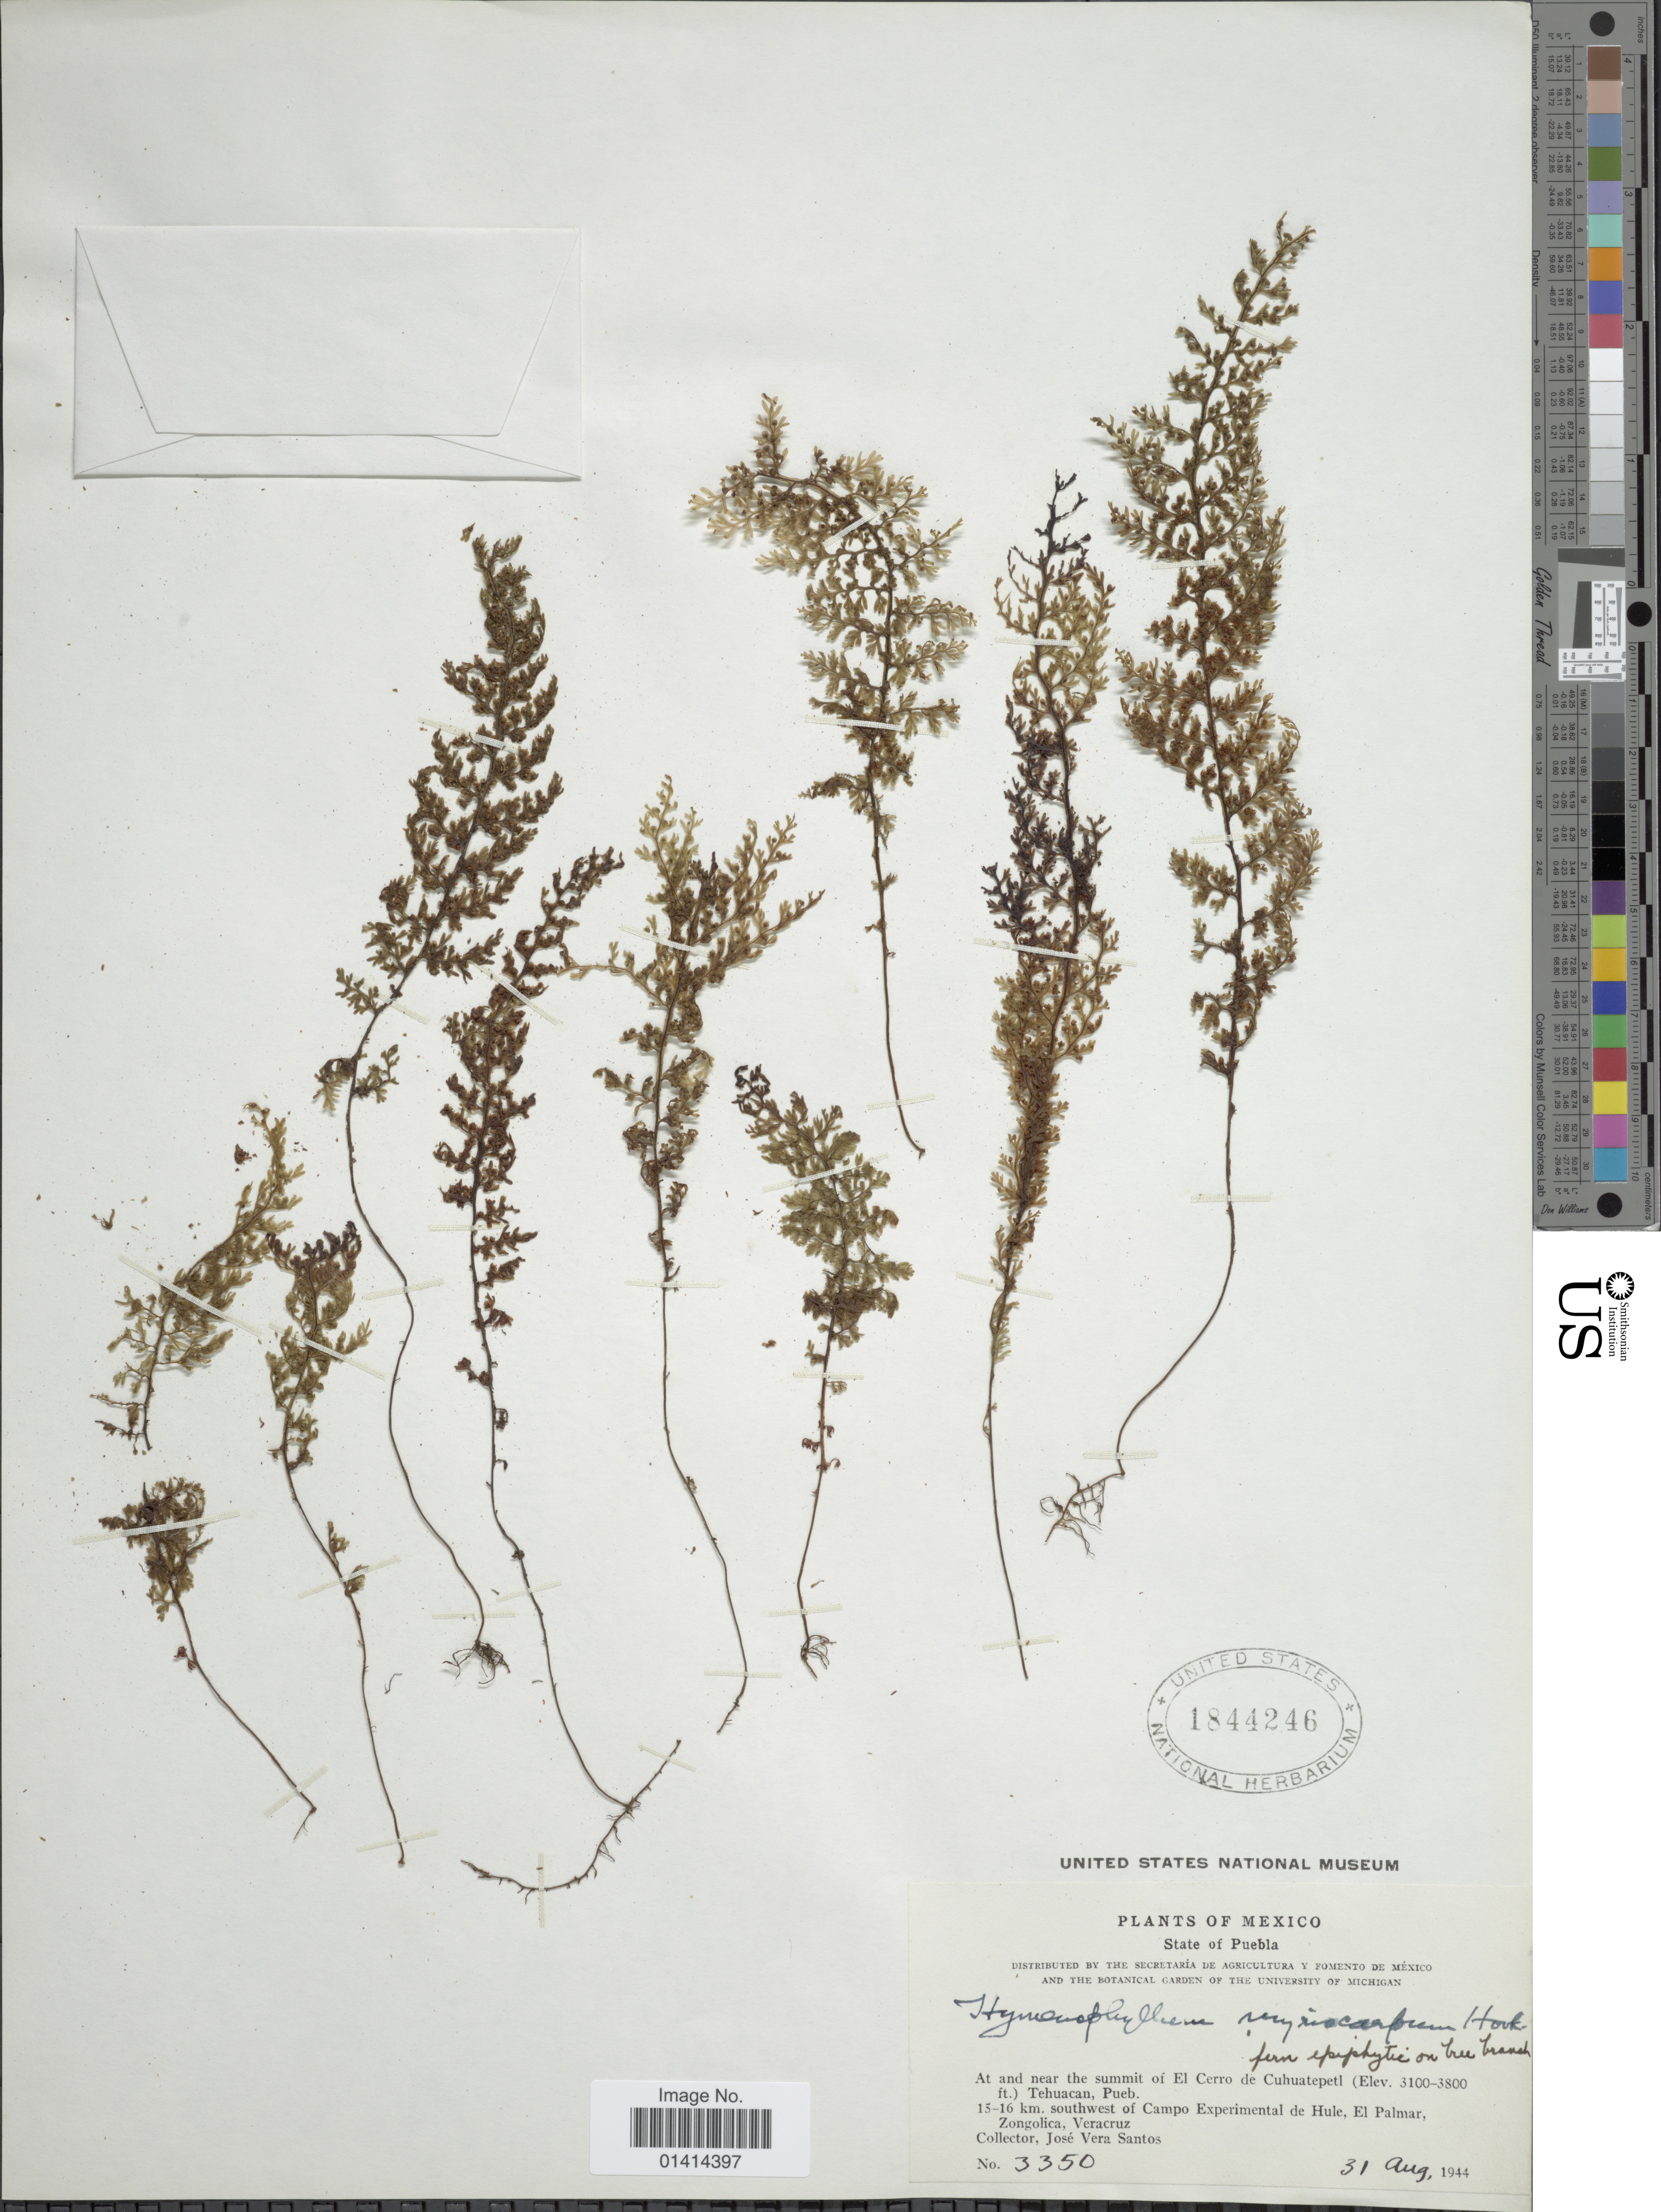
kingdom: Plantae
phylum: Tracheophyta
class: Polypodiopsida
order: Hymenophyllales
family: Hymenophyllaceae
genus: Hymenophyllum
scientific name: Hymenophyllum myriocarpum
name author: Hook.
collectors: J. V. Santos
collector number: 3350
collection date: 1944-08-31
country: Mexico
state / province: Puebla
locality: At and near the summit of Cerro of El Cerro de Cuhuatepetl, Tehuacan, 15-16 km southwest of Campo Experimental de Hule, El Palmar, Zongolica, veracruz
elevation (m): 945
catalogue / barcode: US 1844246